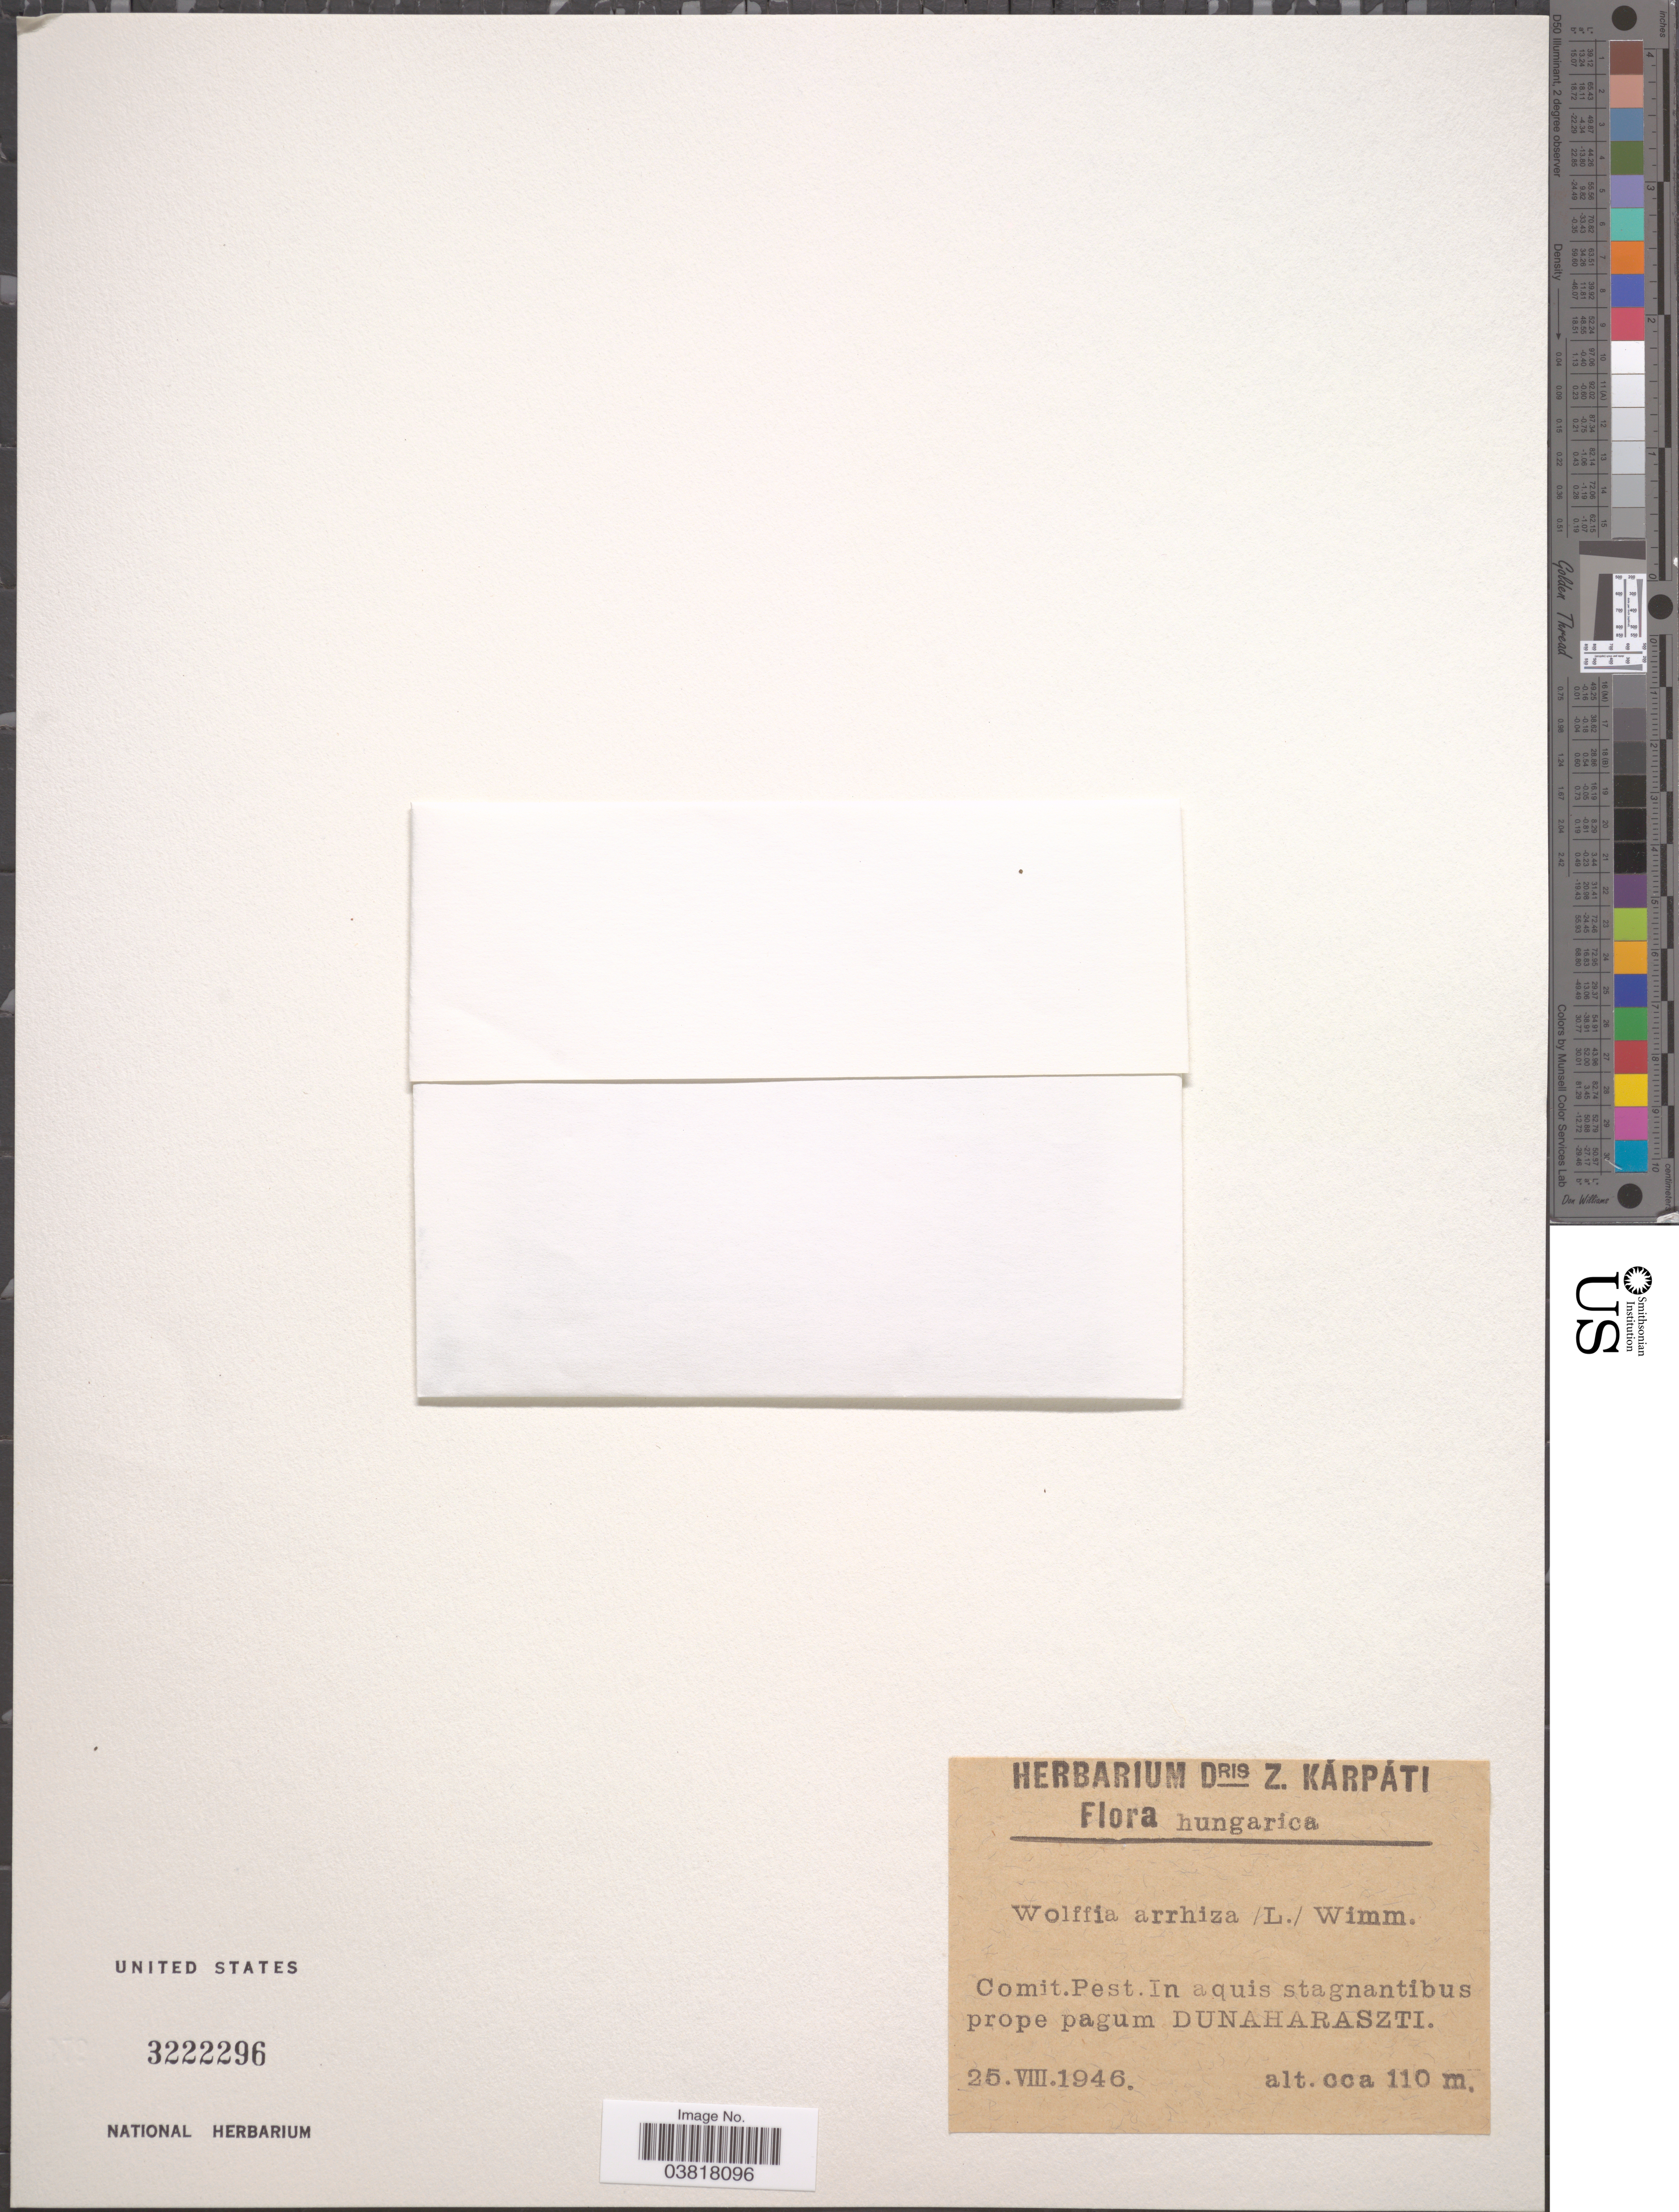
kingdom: Plantae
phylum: Tracheophyta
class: Liliopsida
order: Alismatales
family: Araceae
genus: Wolffia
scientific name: Wolffia arrhiza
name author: (L.) Horkel ex Wimm.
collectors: ex herb. Dris Z. Karpati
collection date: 1946-08-25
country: Hungary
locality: Comit. Pest. In aquis stagnantibus prope pagum Dunaharaszti.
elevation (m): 110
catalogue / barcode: US 3222296